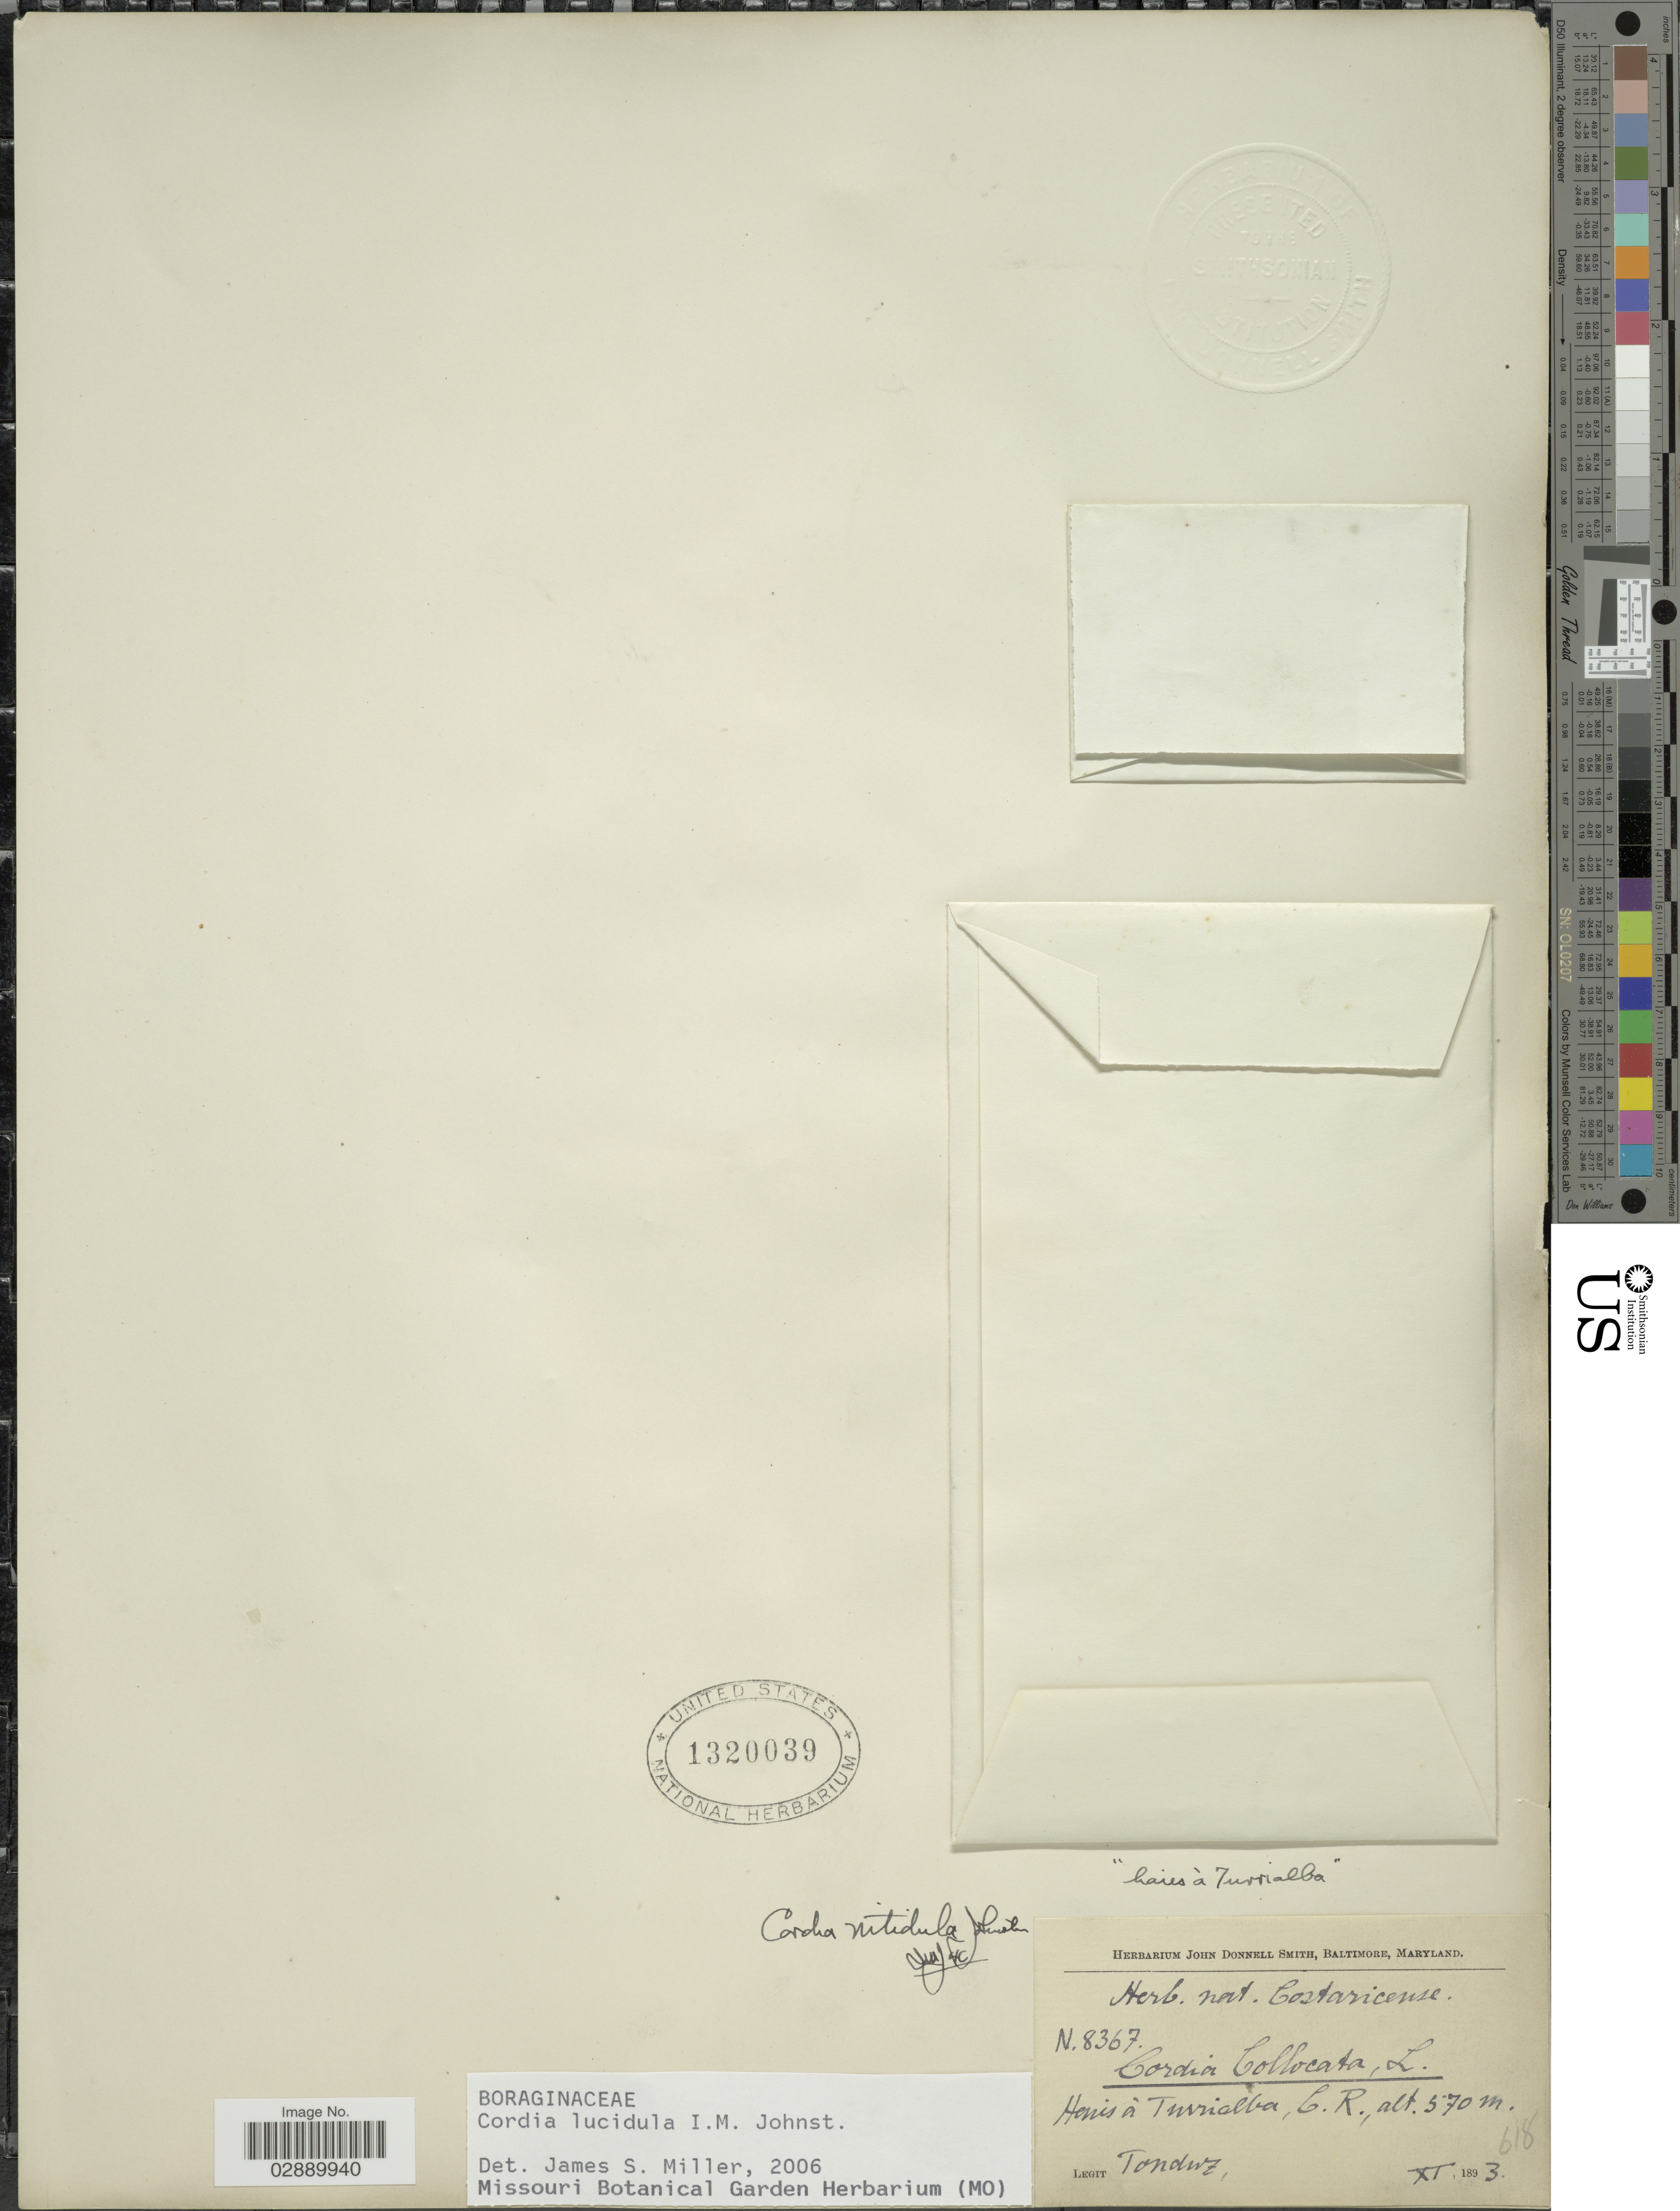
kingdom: Plantae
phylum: Tracheophyta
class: Magnoliopsida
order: Boraginales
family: Cordiaceae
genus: Cordia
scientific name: Cordia lucidula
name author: I.M. Johnst.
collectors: Tonduz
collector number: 8367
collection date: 1893-11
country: Costa Rica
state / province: Cartago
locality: Henis à Turrialba.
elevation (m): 570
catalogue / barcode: US 1320039